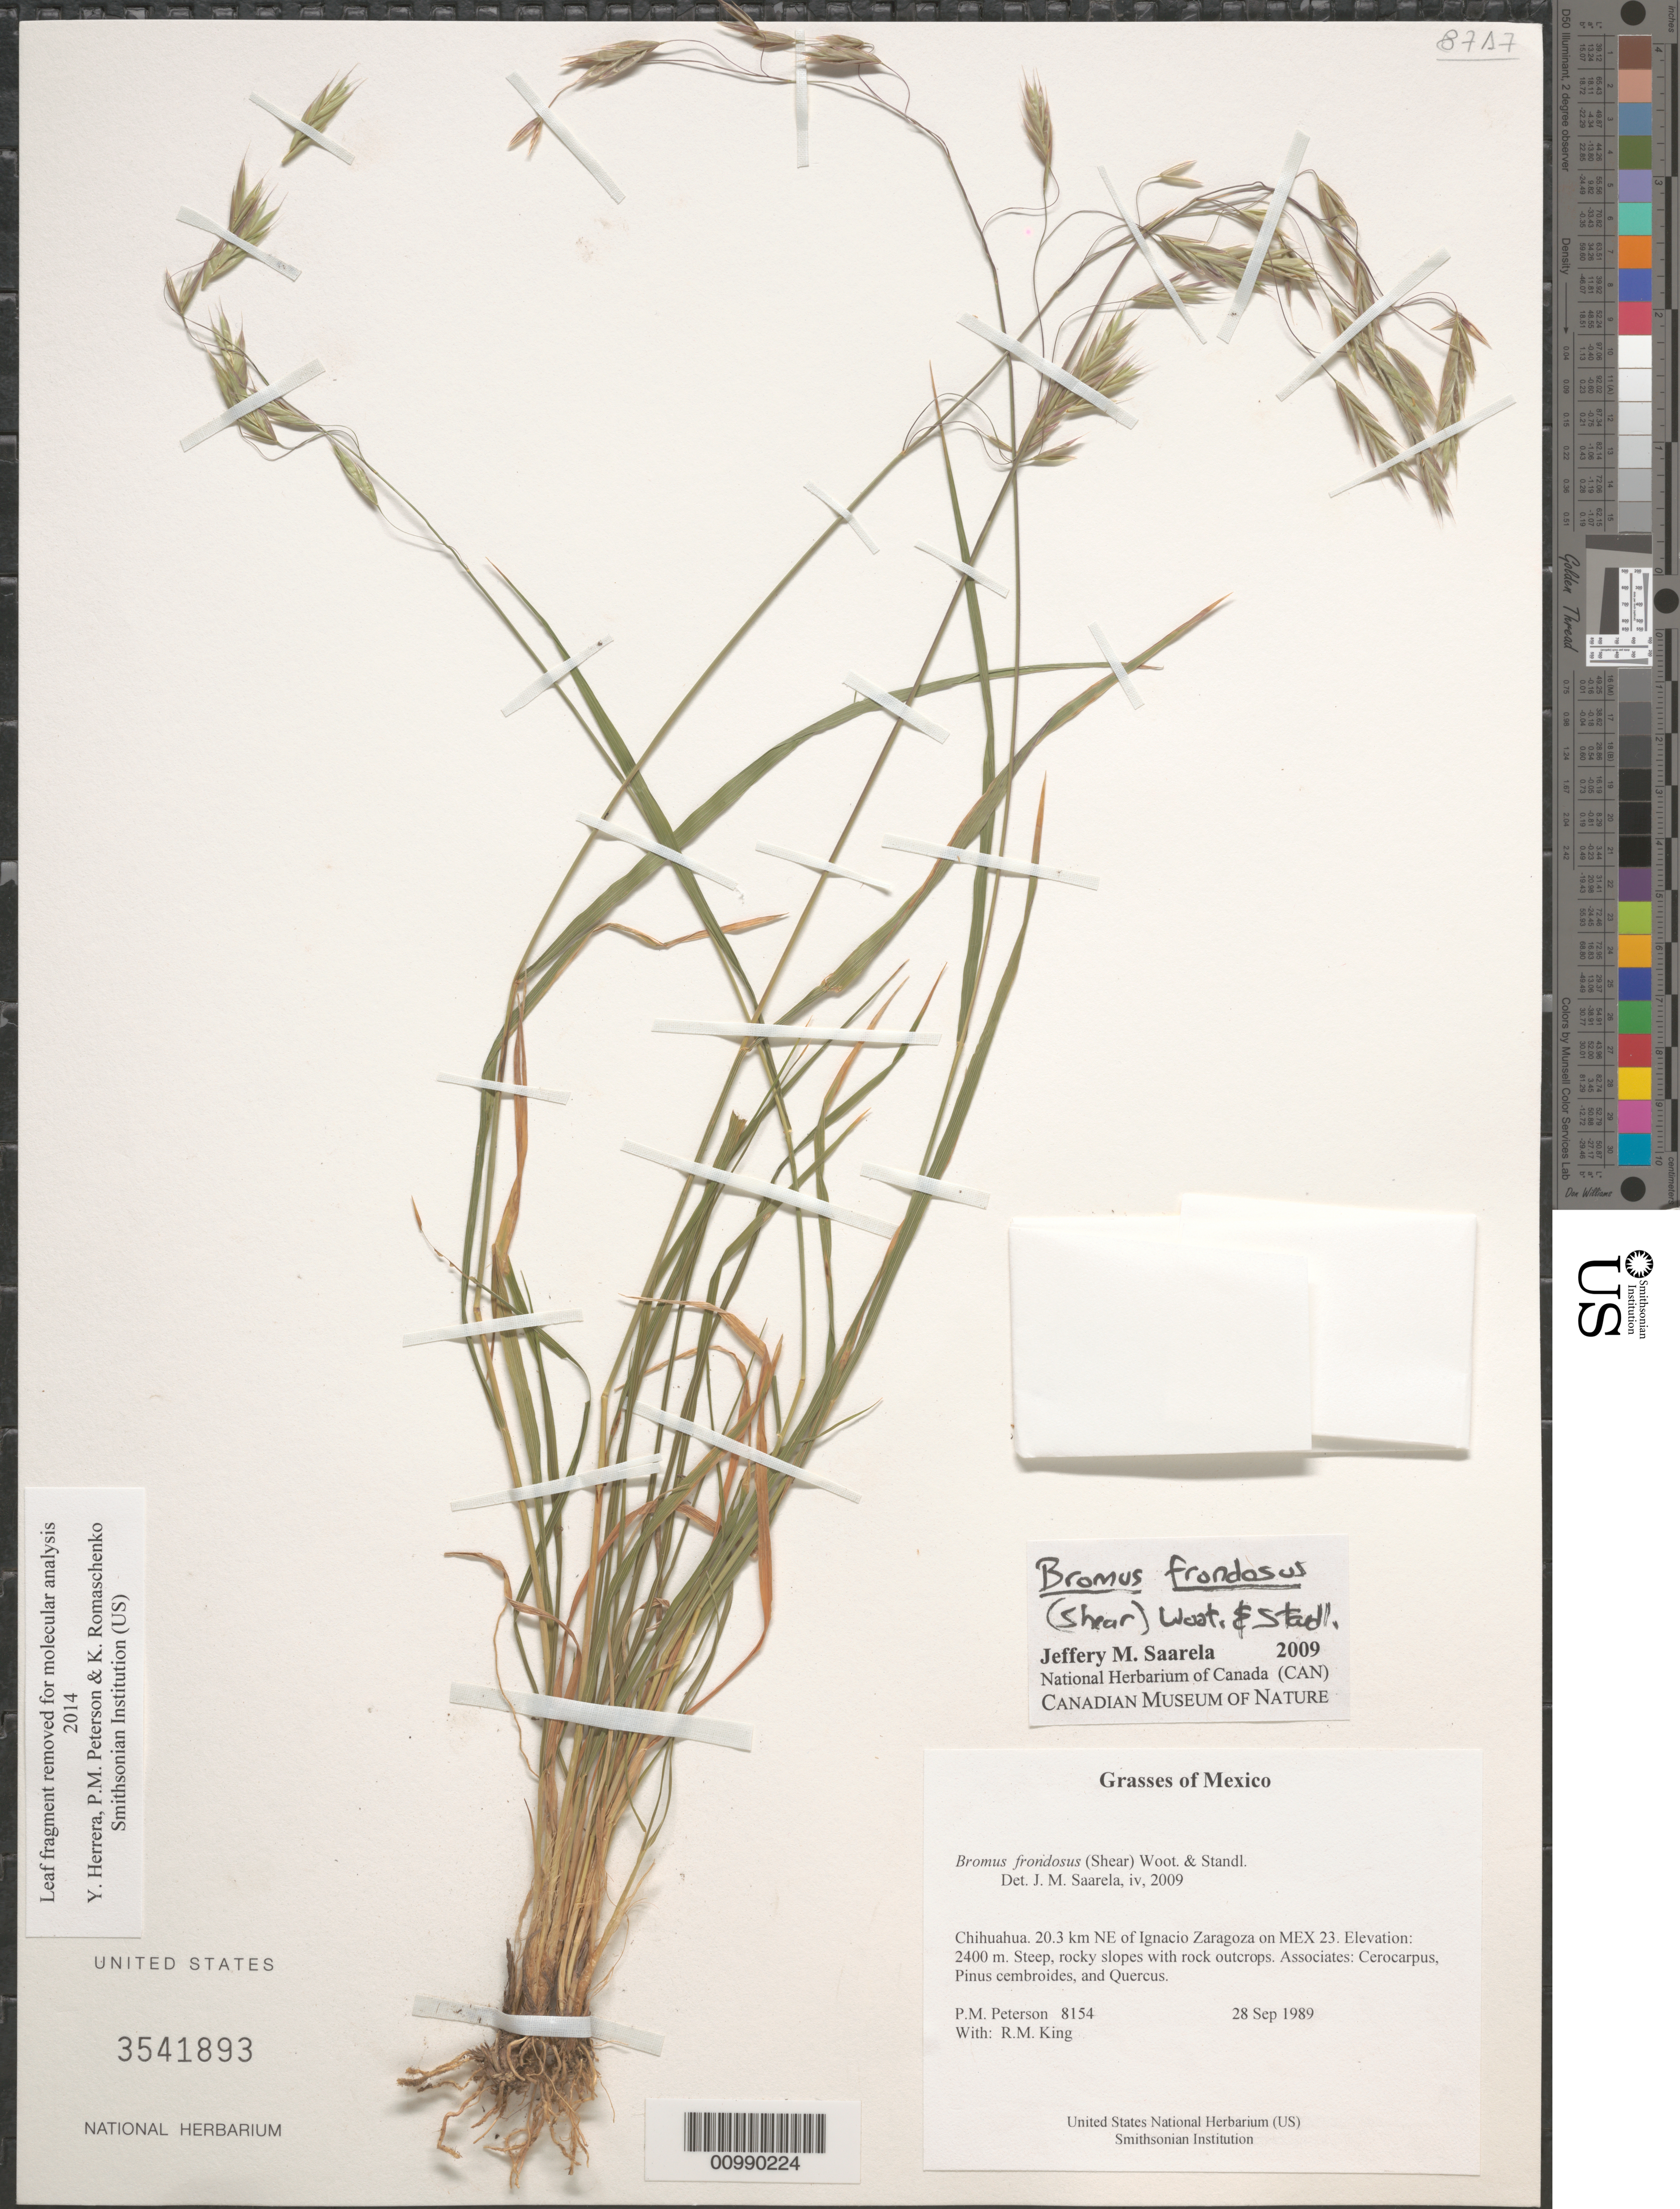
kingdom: Plantae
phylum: Tracheophyta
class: Liliopsida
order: Poales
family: Poaceae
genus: Bromus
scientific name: Bromus frondosus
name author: (Shear) Wooton & Standl.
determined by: Saarela, J. M., (CAN), Canadian Museum of Nature (CANADA)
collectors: P. M. Peterson & R. M. King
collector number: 08154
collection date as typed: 28 Sep 1989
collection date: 1989-09-28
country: Mexico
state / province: Chihuahua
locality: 20.3 km NE of Ignacio Zaragoza on MEX 23.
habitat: Steep, rocky slopes with rock outcrops. Associates: Cerocarpus, Pinus cembroides, and Quercus.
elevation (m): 2400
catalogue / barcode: US 3541893